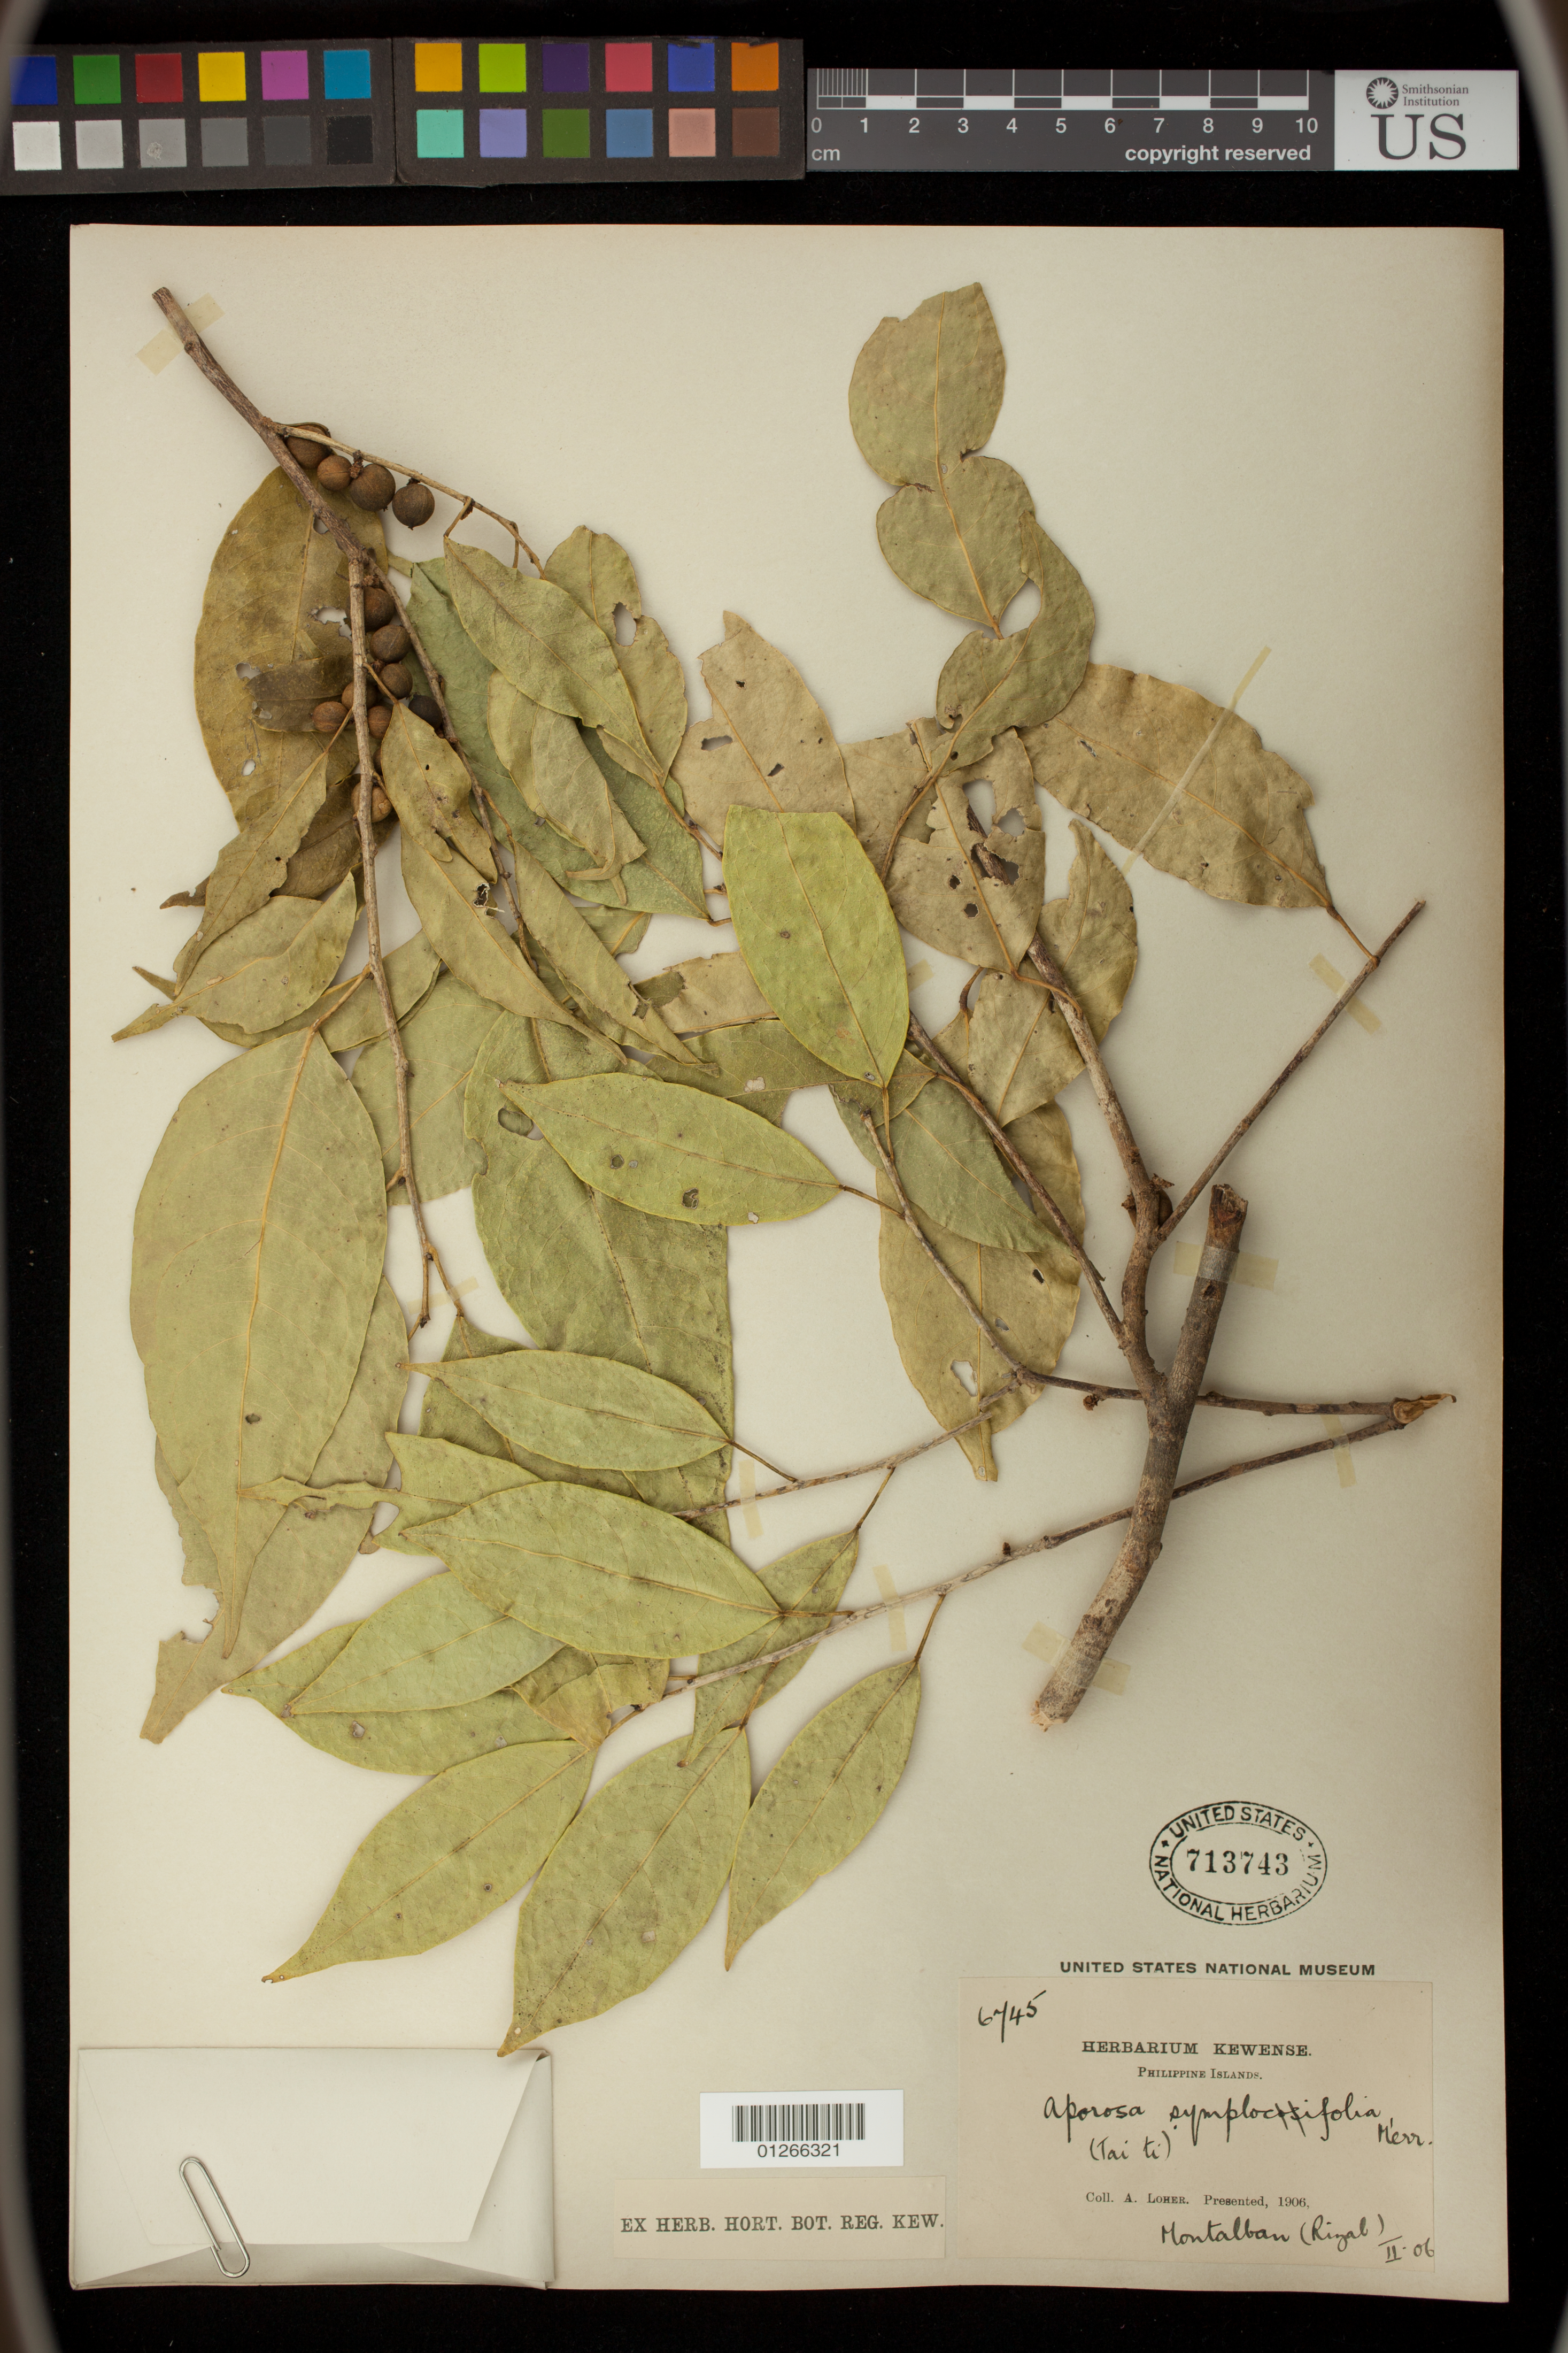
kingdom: Plantae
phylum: Tracheophyta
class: Magnoliopsida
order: Malpighiales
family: Phyllanthaceae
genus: Aporosa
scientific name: Aporosa symplocifolia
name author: Merr.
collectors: A. Loher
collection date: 1906-02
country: Philippines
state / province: Calabarzon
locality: Montalban, Rizal